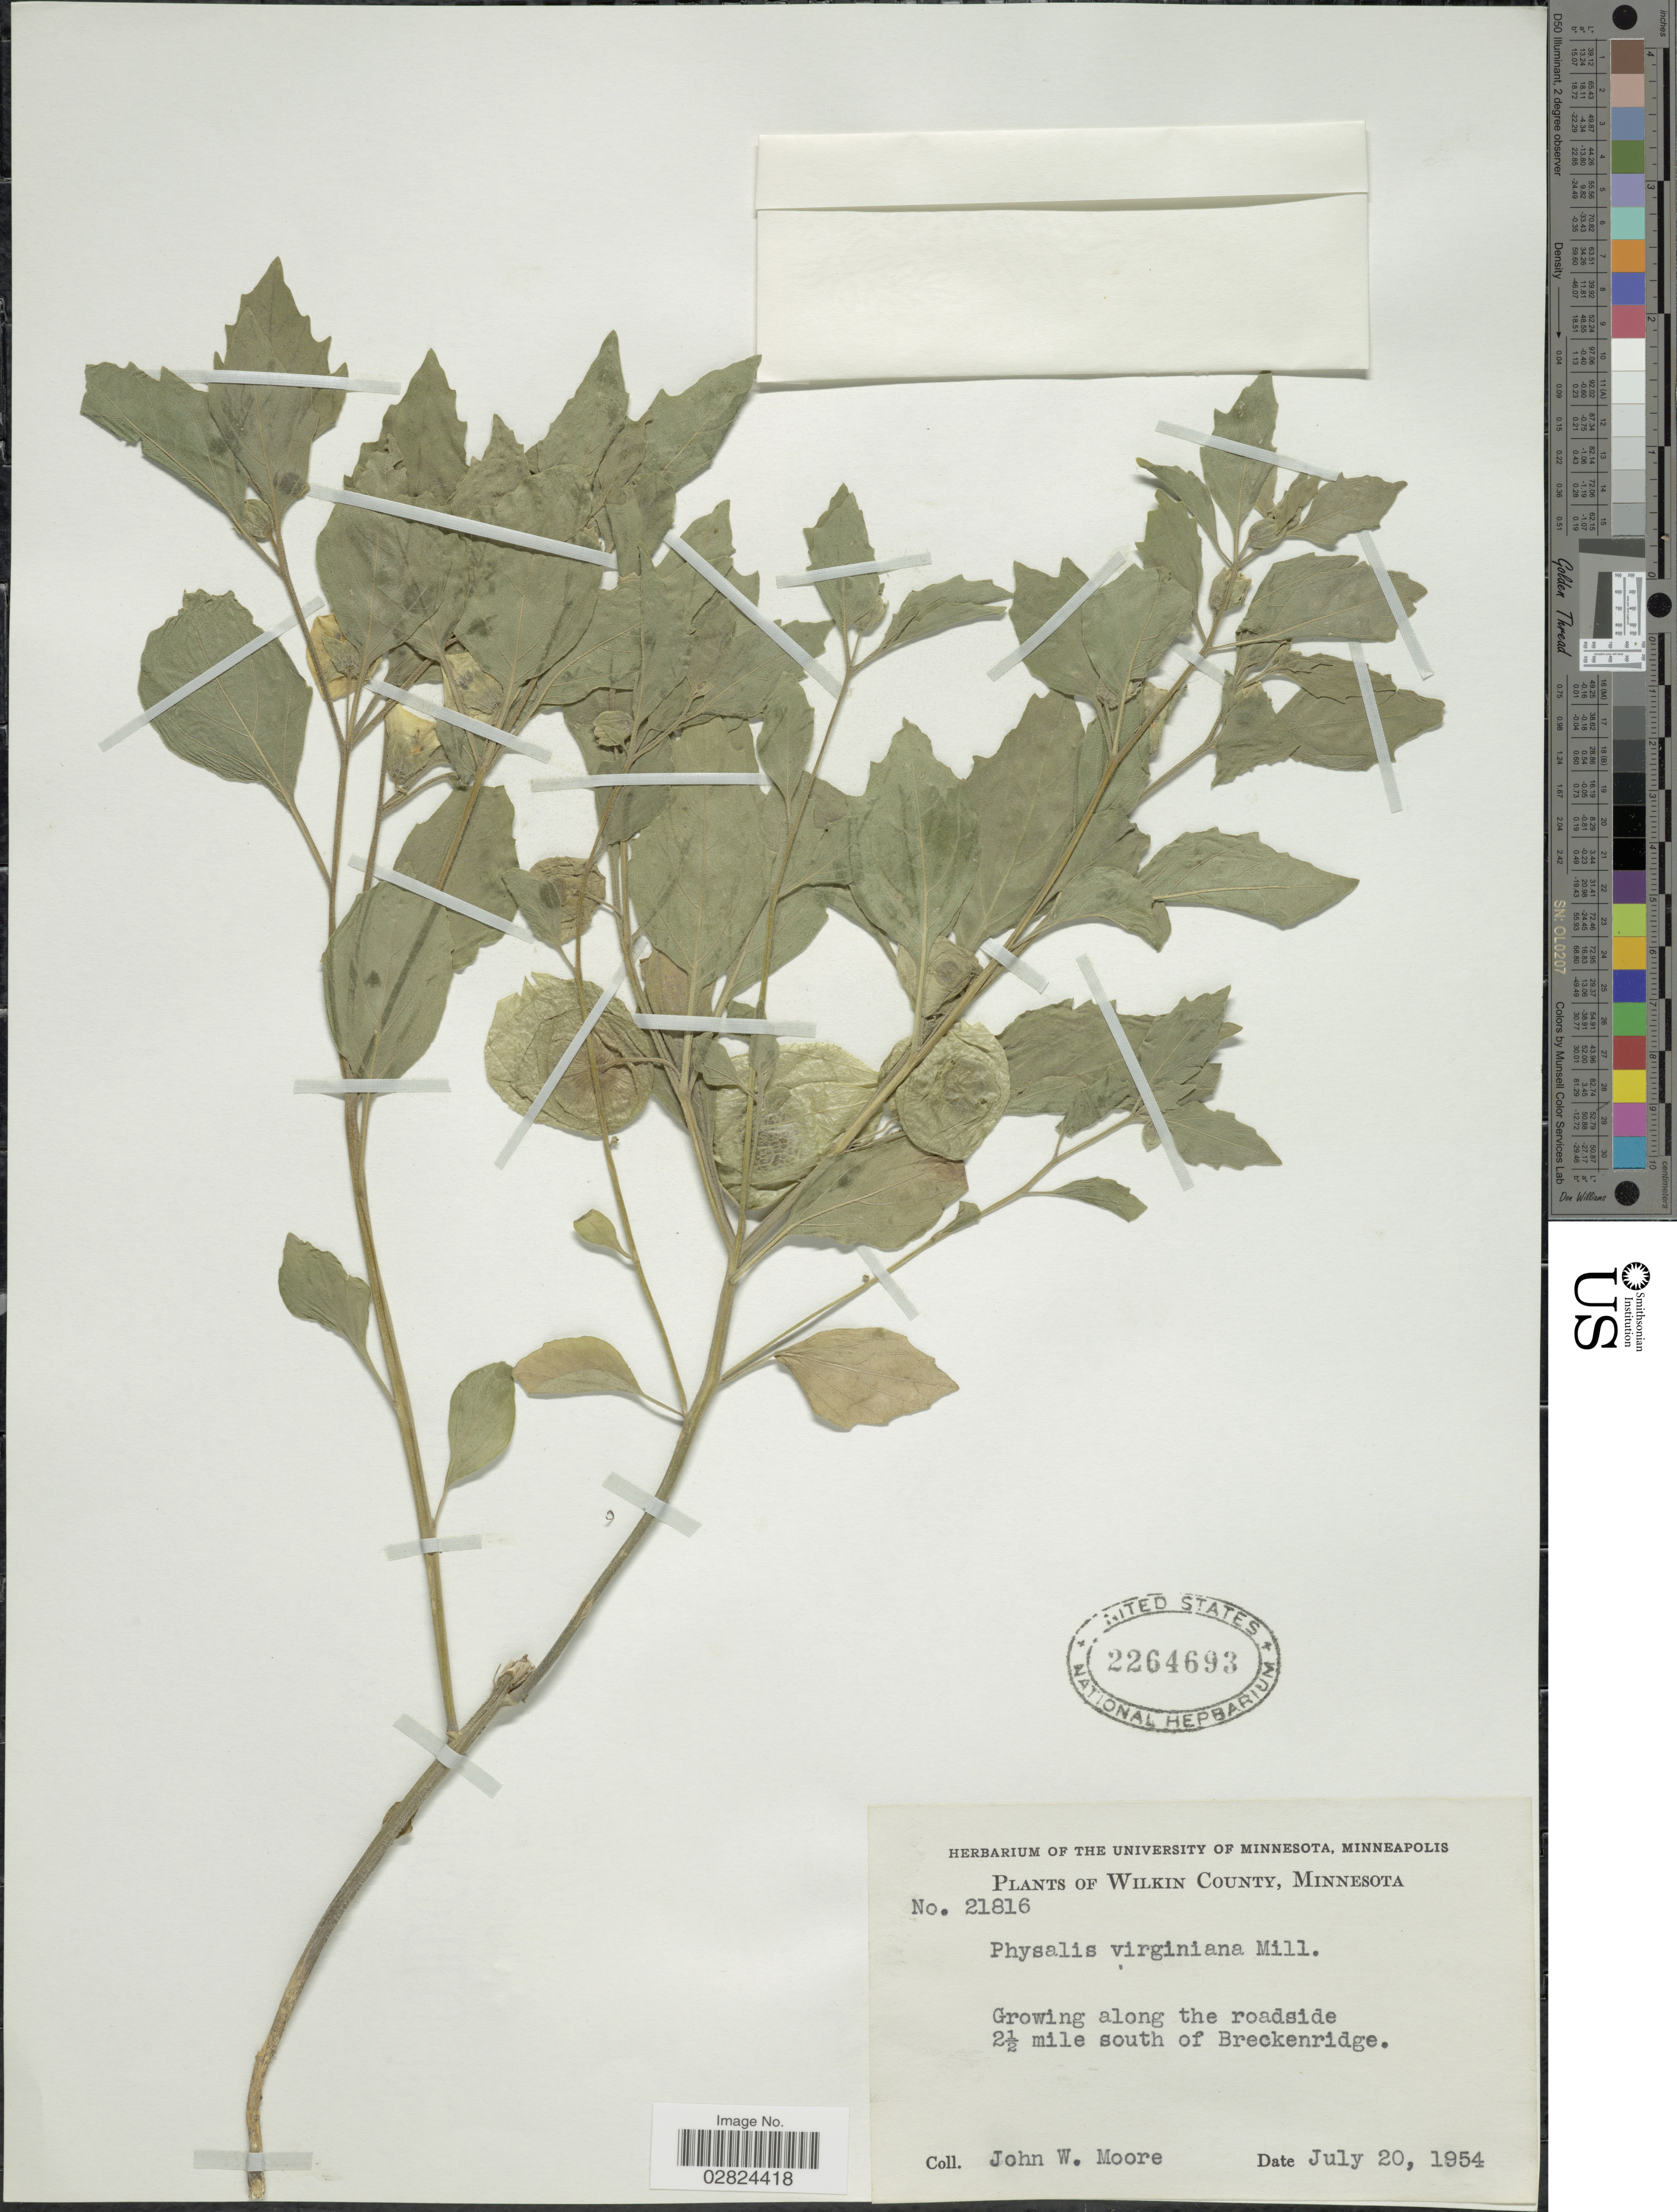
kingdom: Plantae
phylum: Tracheophyta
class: Magnoliopsida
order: Solanales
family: Solanaceae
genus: Physalis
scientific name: Physalis virginiana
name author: Mill.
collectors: J. Moore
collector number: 21816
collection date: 1954-07-20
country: United States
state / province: Minnesota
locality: Wilkin County, along the roadside 2½ mile south of Breckenridge.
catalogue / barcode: US 2264693